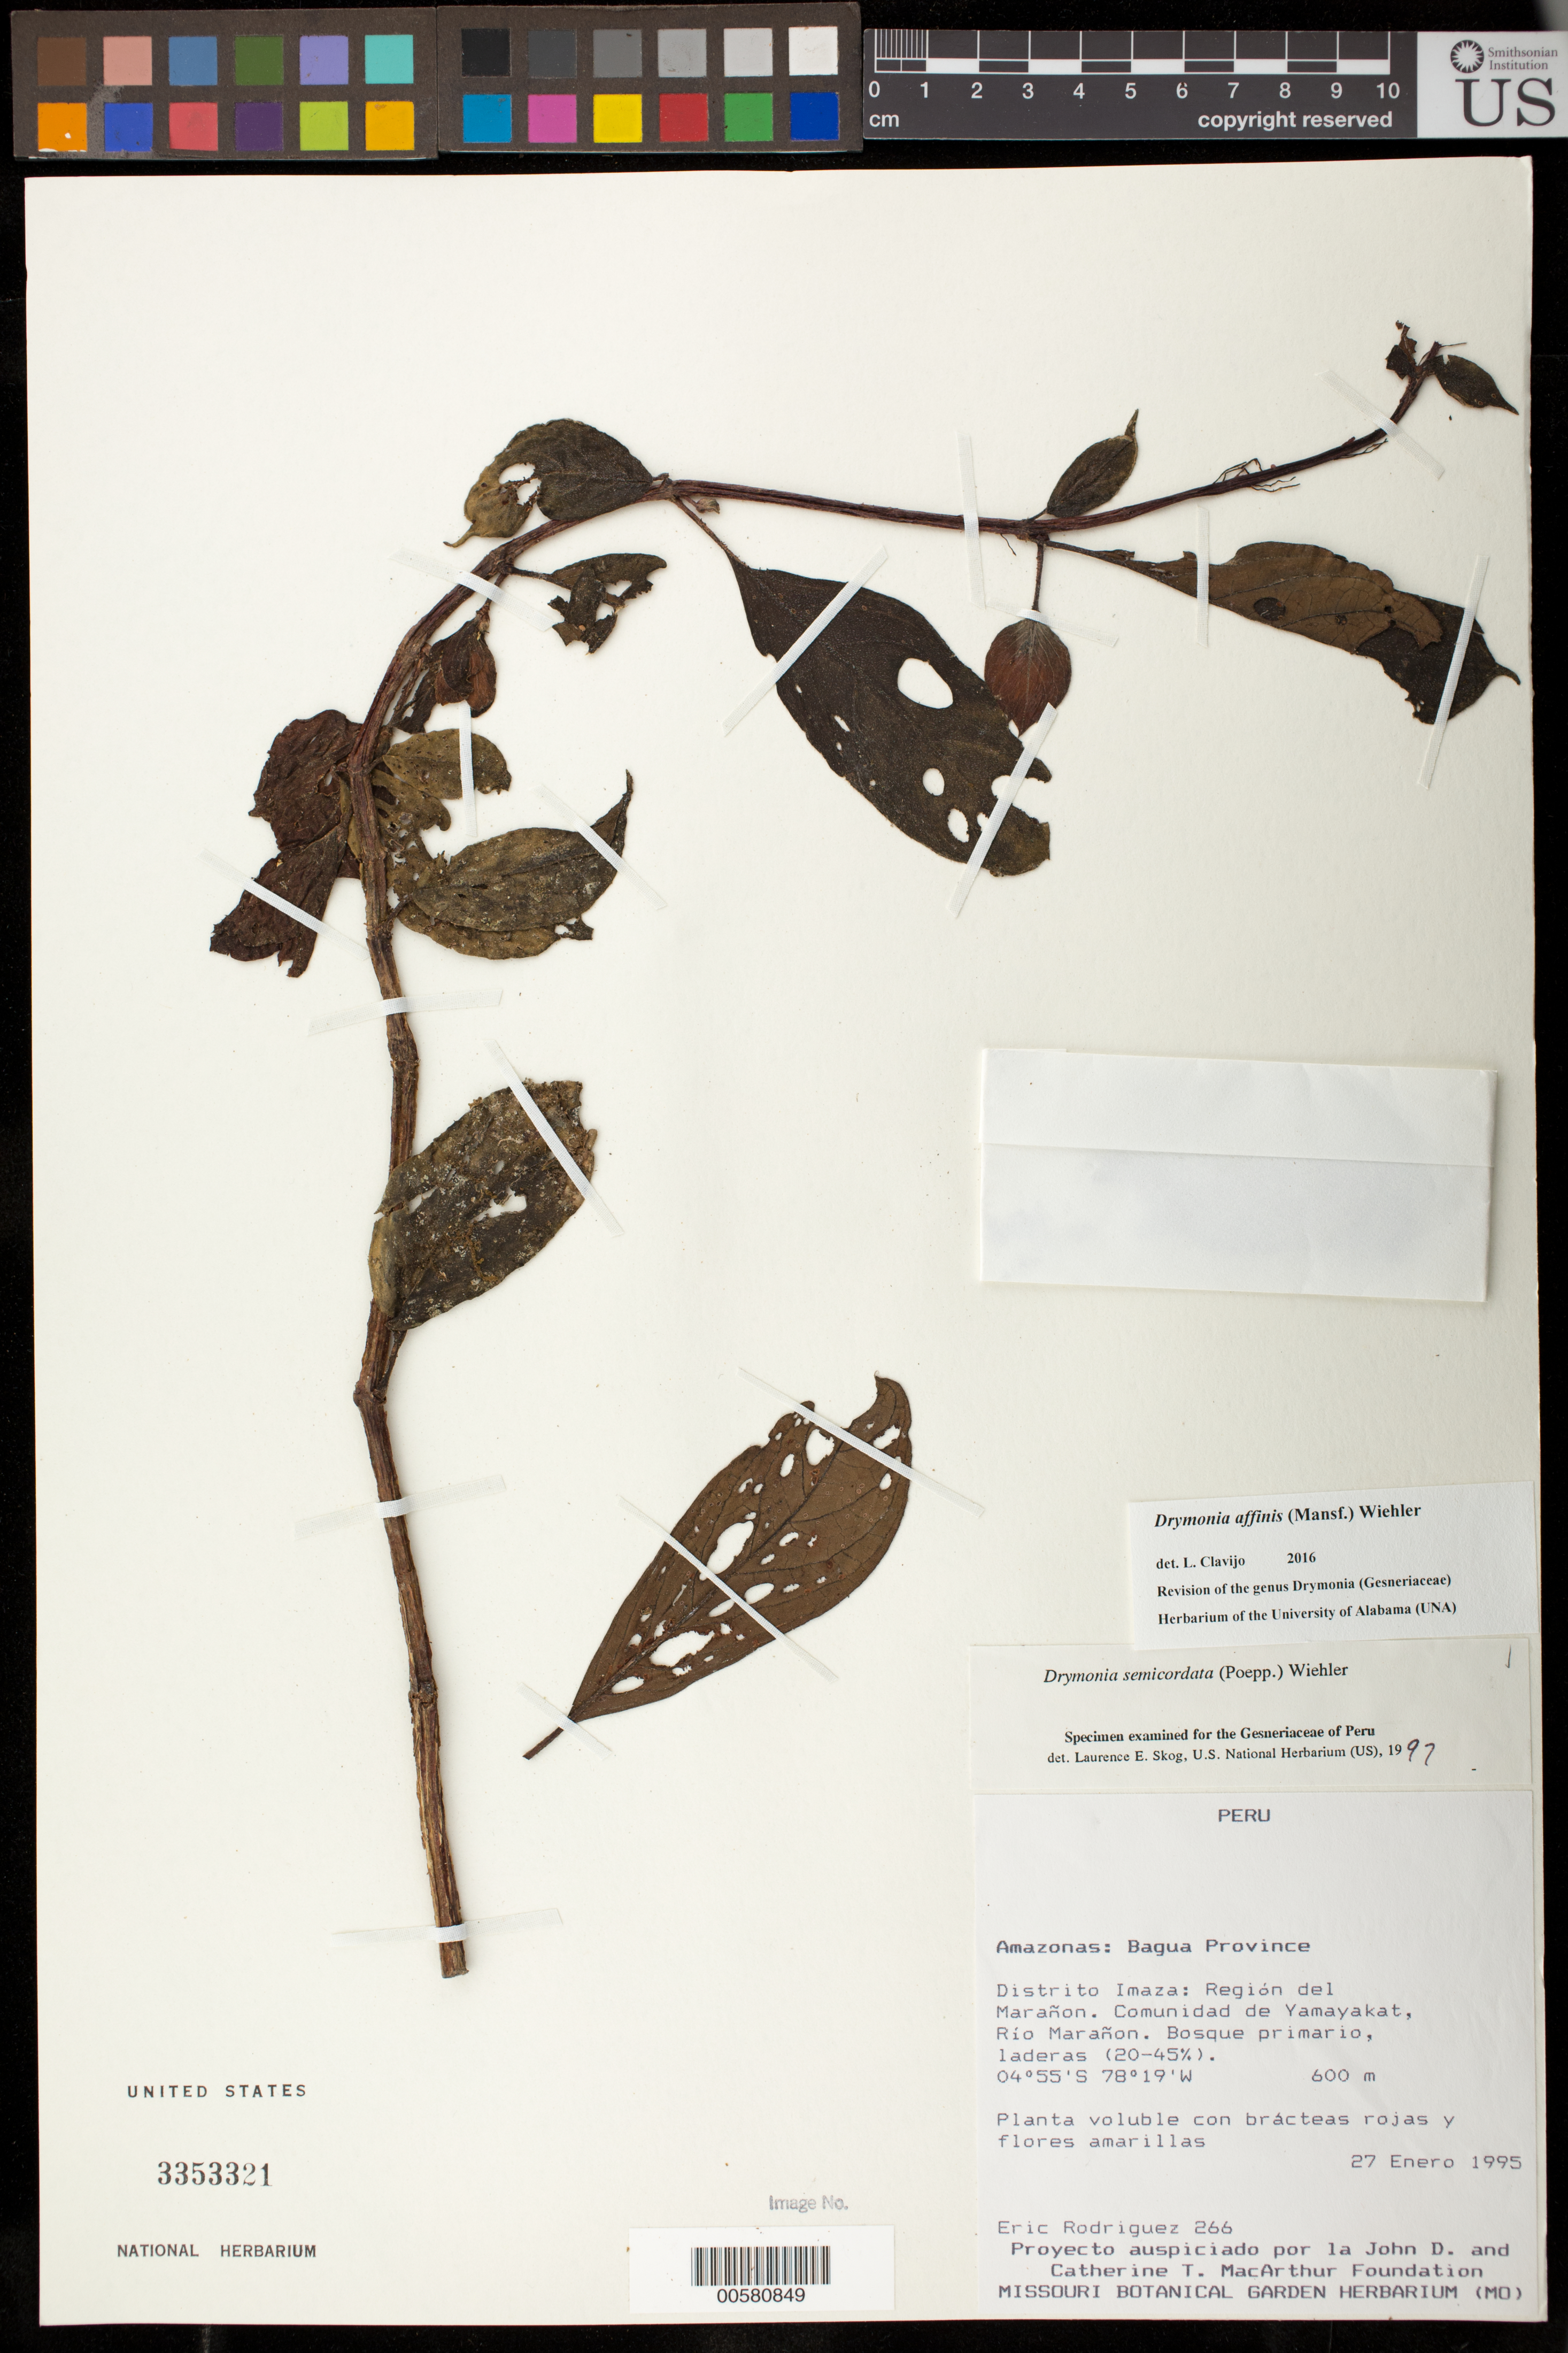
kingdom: Plantae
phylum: Tracheophyta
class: Magnoliopsida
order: Lamiales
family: Gesneriaceae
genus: Drymonia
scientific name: Drymonia affinis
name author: (Mansf.) Wiehler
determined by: Clavijo, L.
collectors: E. Rodriguez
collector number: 266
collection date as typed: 27 Jan 1995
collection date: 1995-01-27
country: Peru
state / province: Amazonas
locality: Prov. Bagua, dtto. Imaza: región del Marañón, comunidad de Yamayakat, Río Marañon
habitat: Bosque primario, laderas (20-45%)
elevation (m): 600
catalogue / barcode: US 3353321